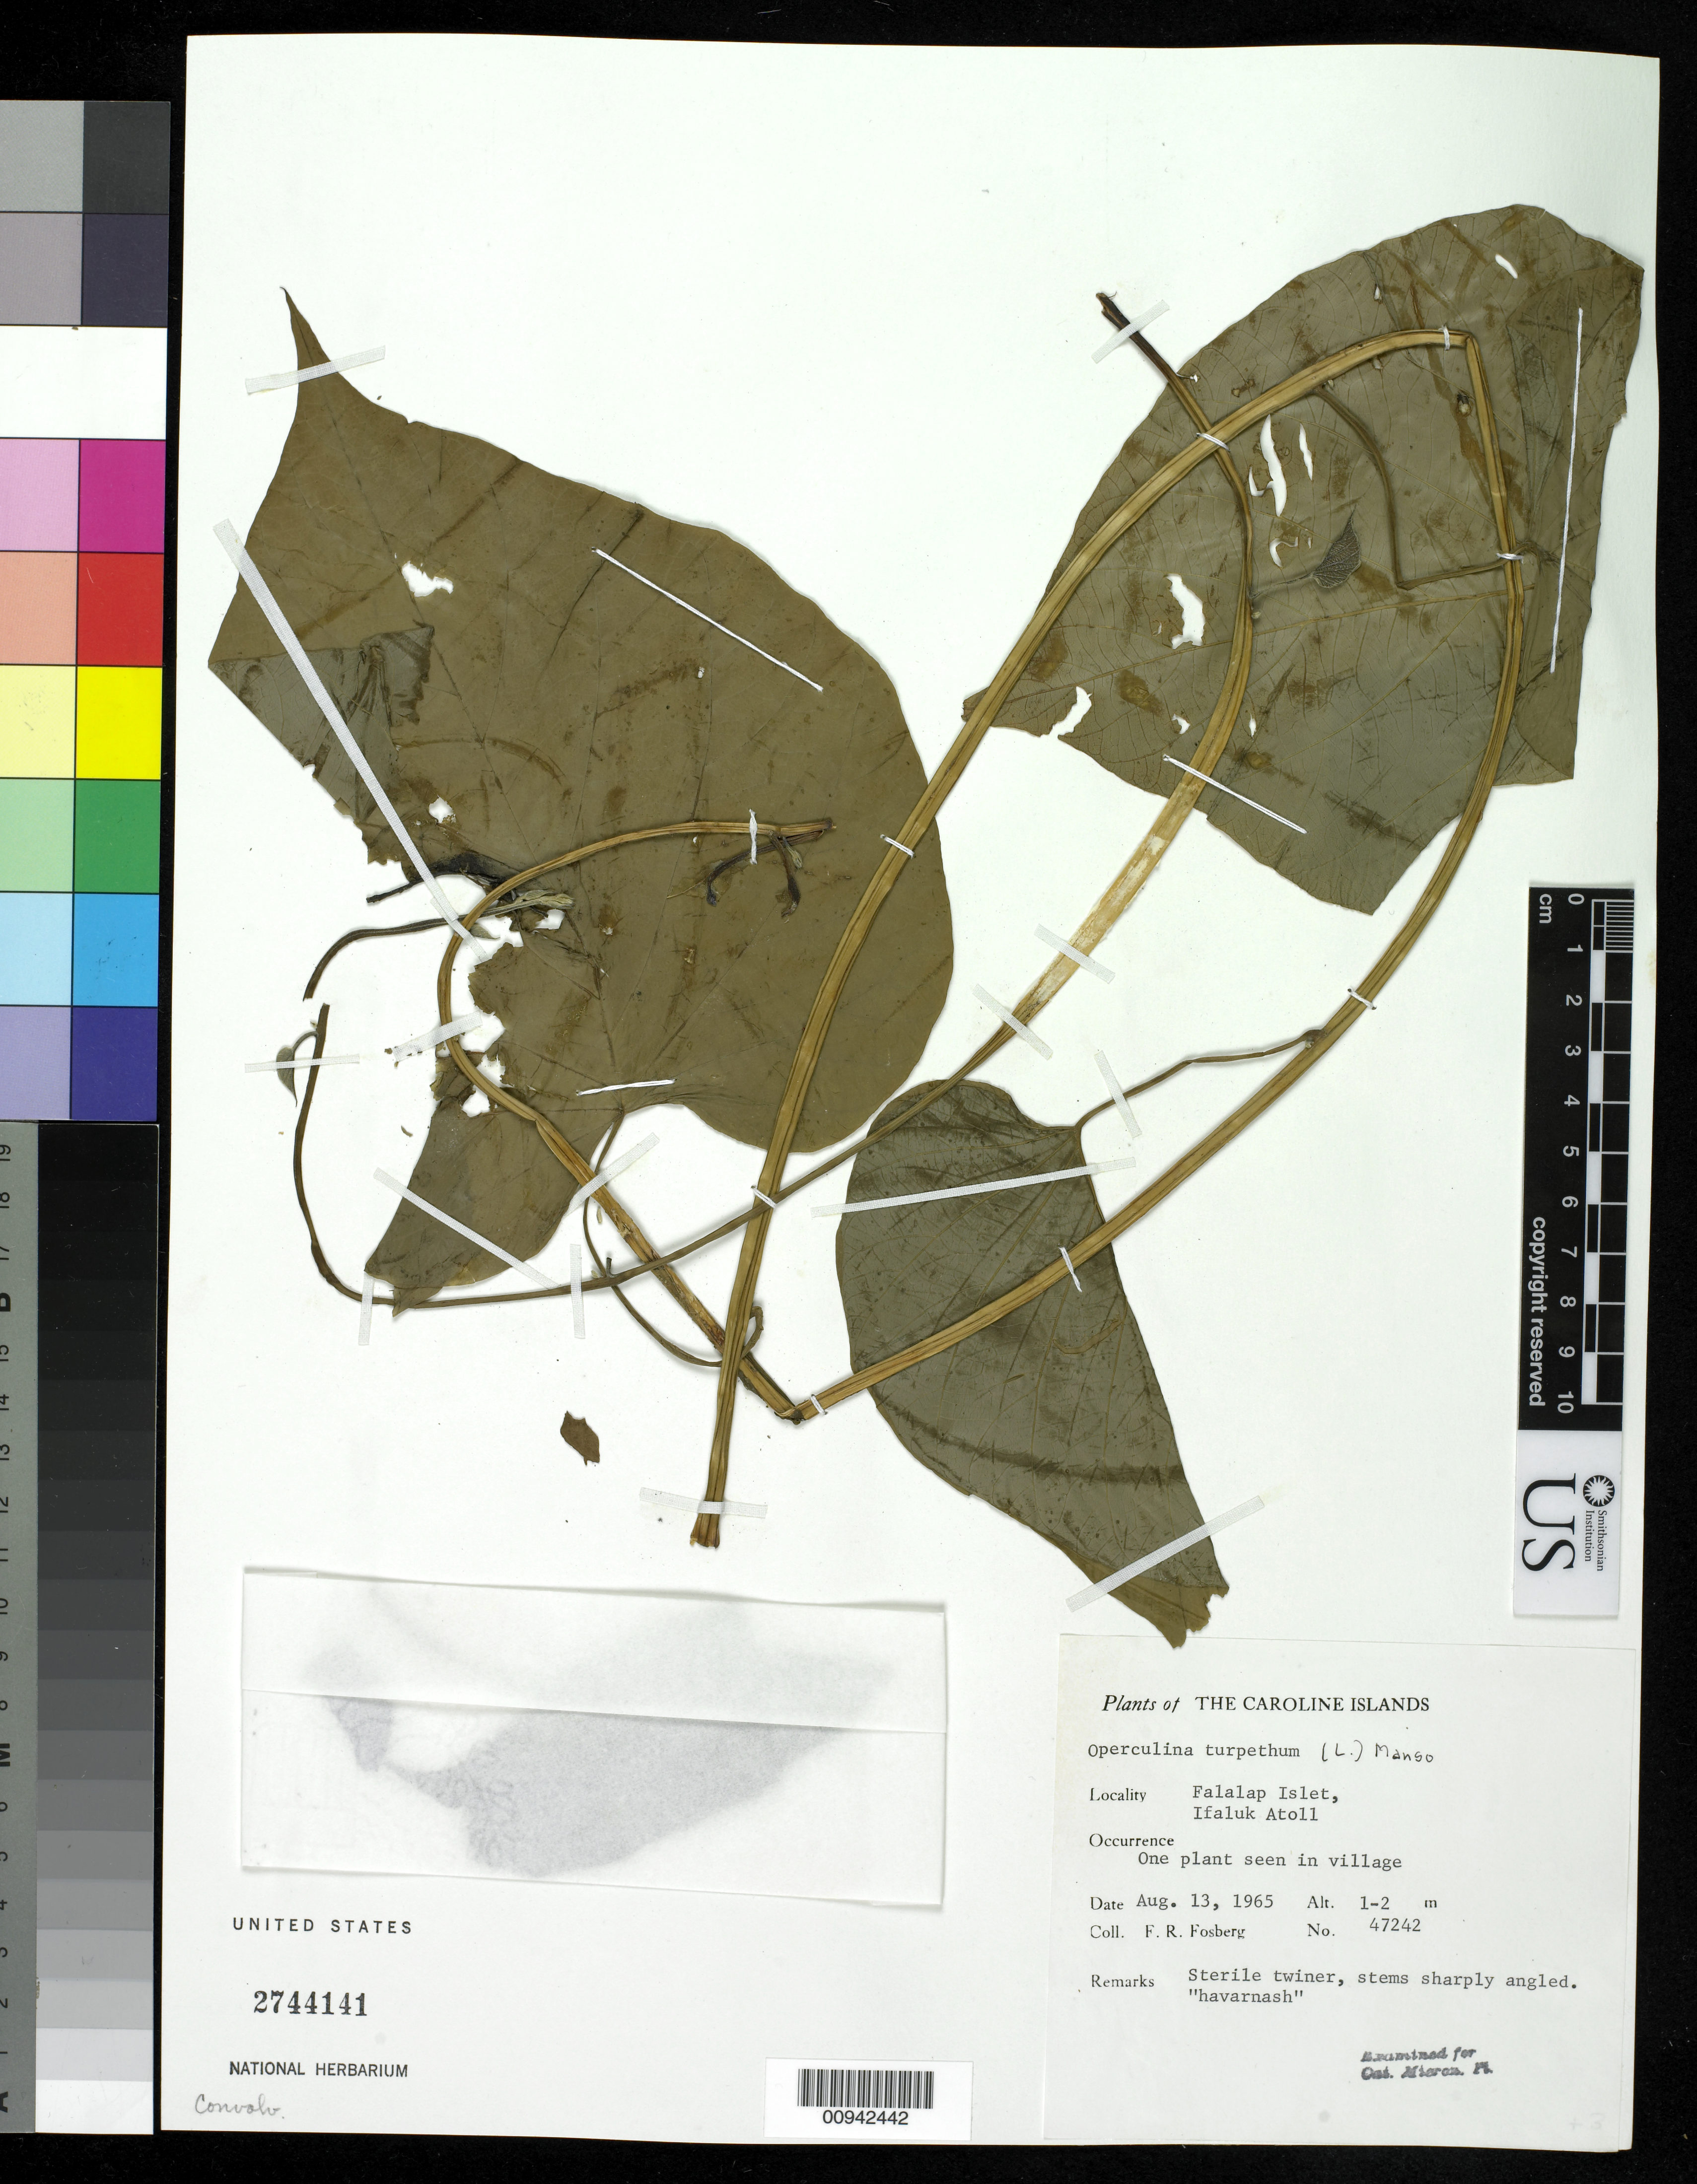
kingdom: Plantae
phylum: Tracheophyta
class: Magnoliopsida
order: Solanales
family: Convolvulaceae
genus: Operculina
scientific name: Operculina turpethum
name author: (L.) Silva Manso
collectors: F. R. Fosberg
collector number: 47242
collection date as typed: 13 Aug 1965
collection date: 1965-08-13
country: Micronesia, Federated States of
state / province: Yap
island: Ifalik (Ifaluk) Atoll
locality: Falalap Islet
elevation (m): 1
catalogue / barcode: US 2744141